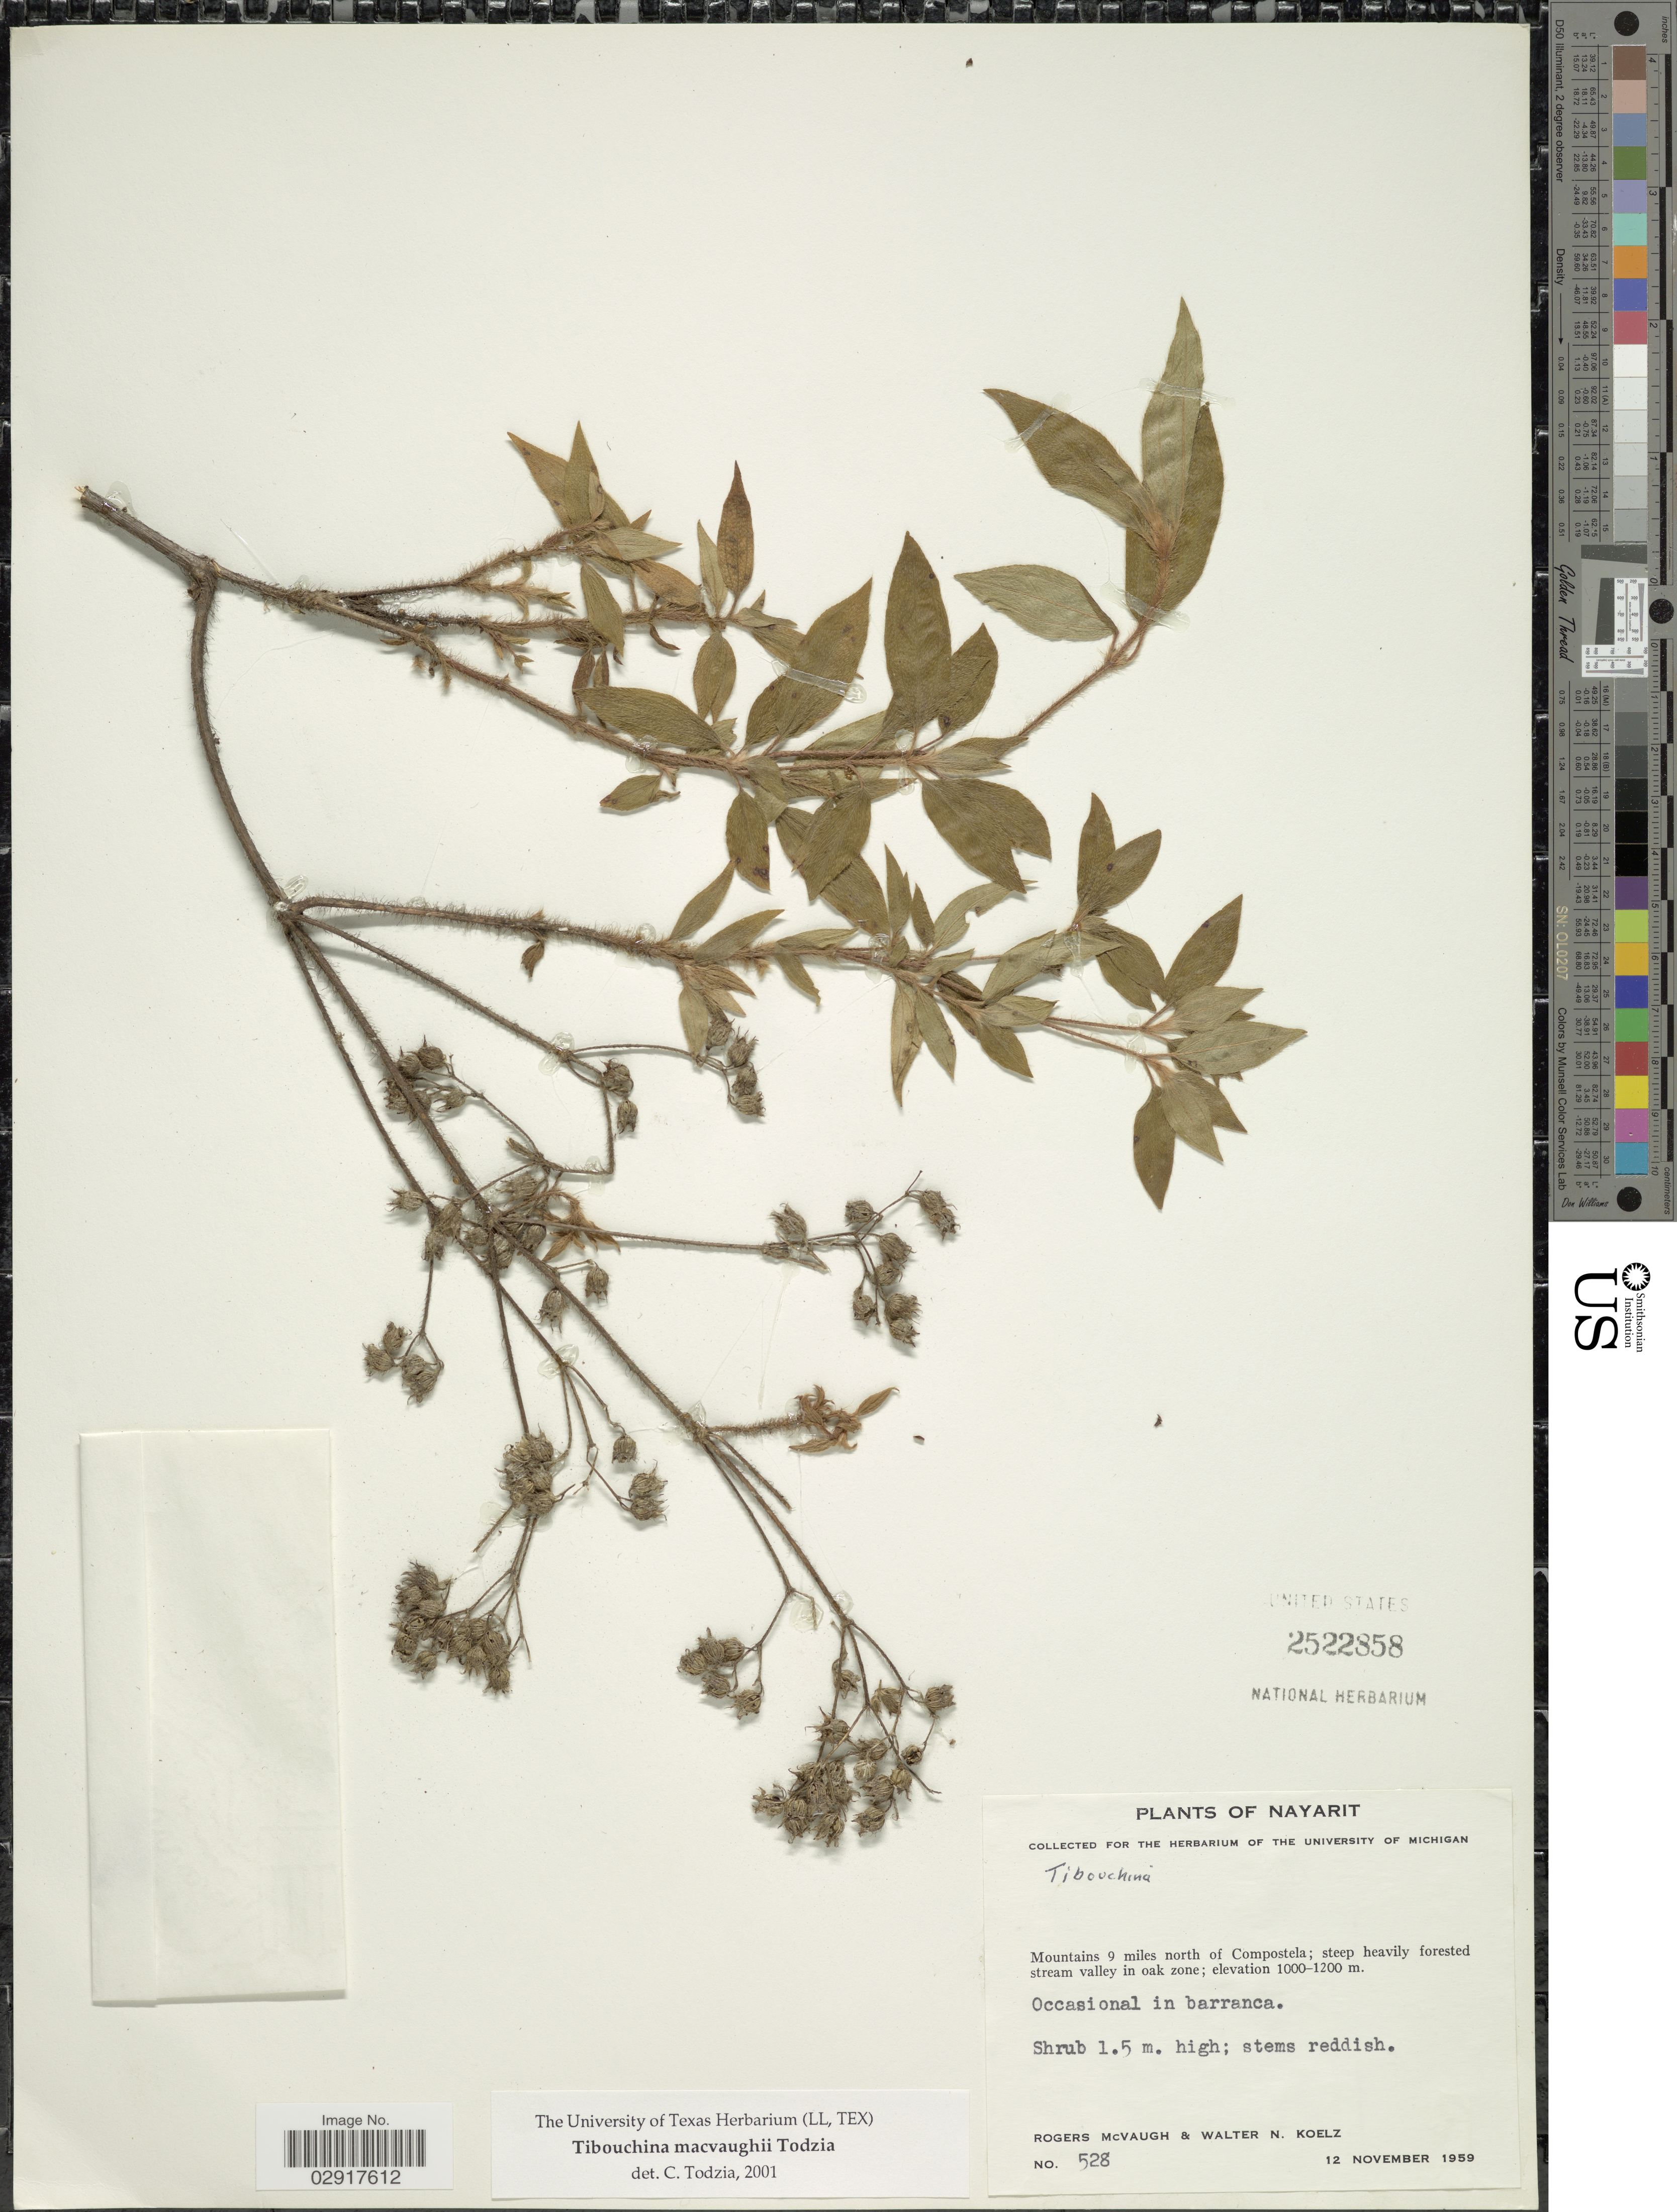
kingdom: Plantae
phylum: Tracheophyta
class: Magnoliopsida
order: Myrtales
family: Melastomataceae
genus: Chaetogastra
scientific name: Chaetogastra macvaughii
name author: (Todzia) P.J.F. Guim. & Michelang.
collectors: R. McVaugh & W. N. Koelz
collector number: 528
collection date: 1959-11-12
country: Mexico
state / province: Nayarit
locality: Mountains 9 miles north of Compostela; steep heavily forested stream valley in oak zone.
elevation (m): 1000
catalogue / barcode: US 2522858